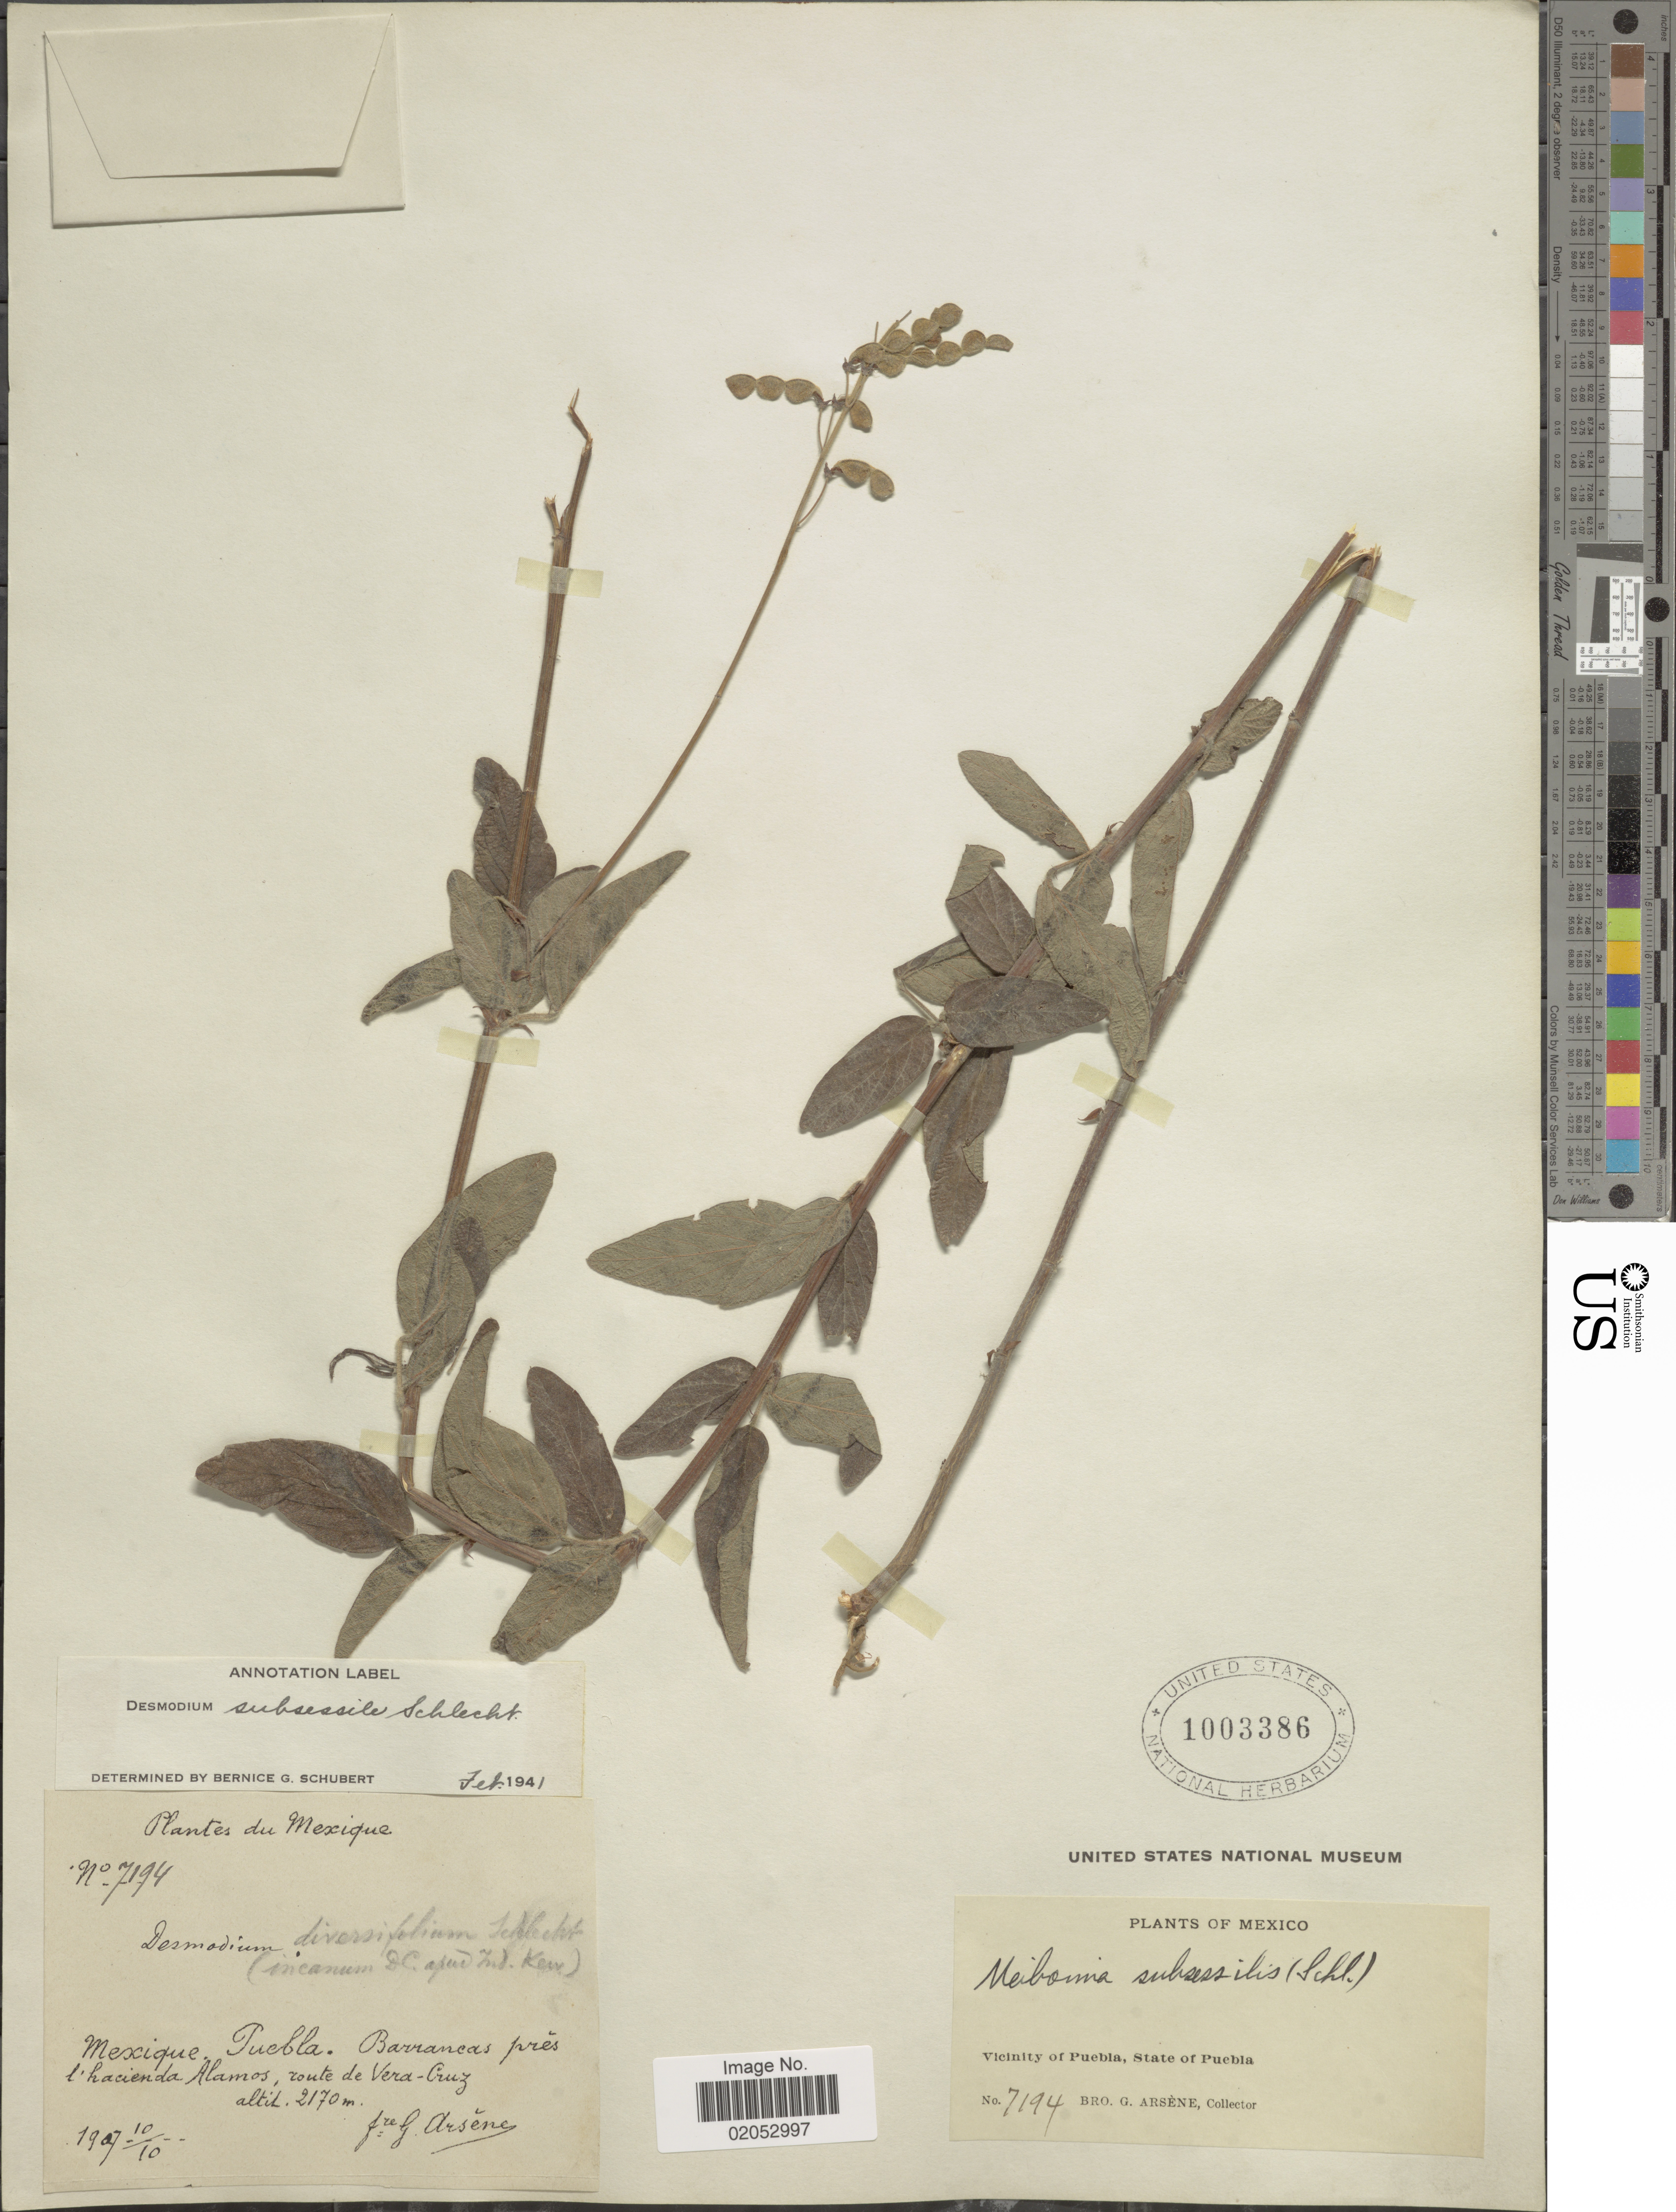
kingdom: Plantae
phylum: Tracheophyta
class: Magnoliopsida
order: Fabales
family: Fabaceae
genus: Desmodium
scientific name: Desmodium subsessile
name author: Seaton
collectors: Bro. G. Arsène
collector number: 7194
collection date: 1907-10-10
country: Mexico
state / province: Puebla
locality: Vicinity of Puebla, State of Puebla. Mexique. Puebla. Barrancas près l'hacienda Alamos, route de Vera-Cruz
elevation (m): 2170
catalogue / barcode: US 1003386